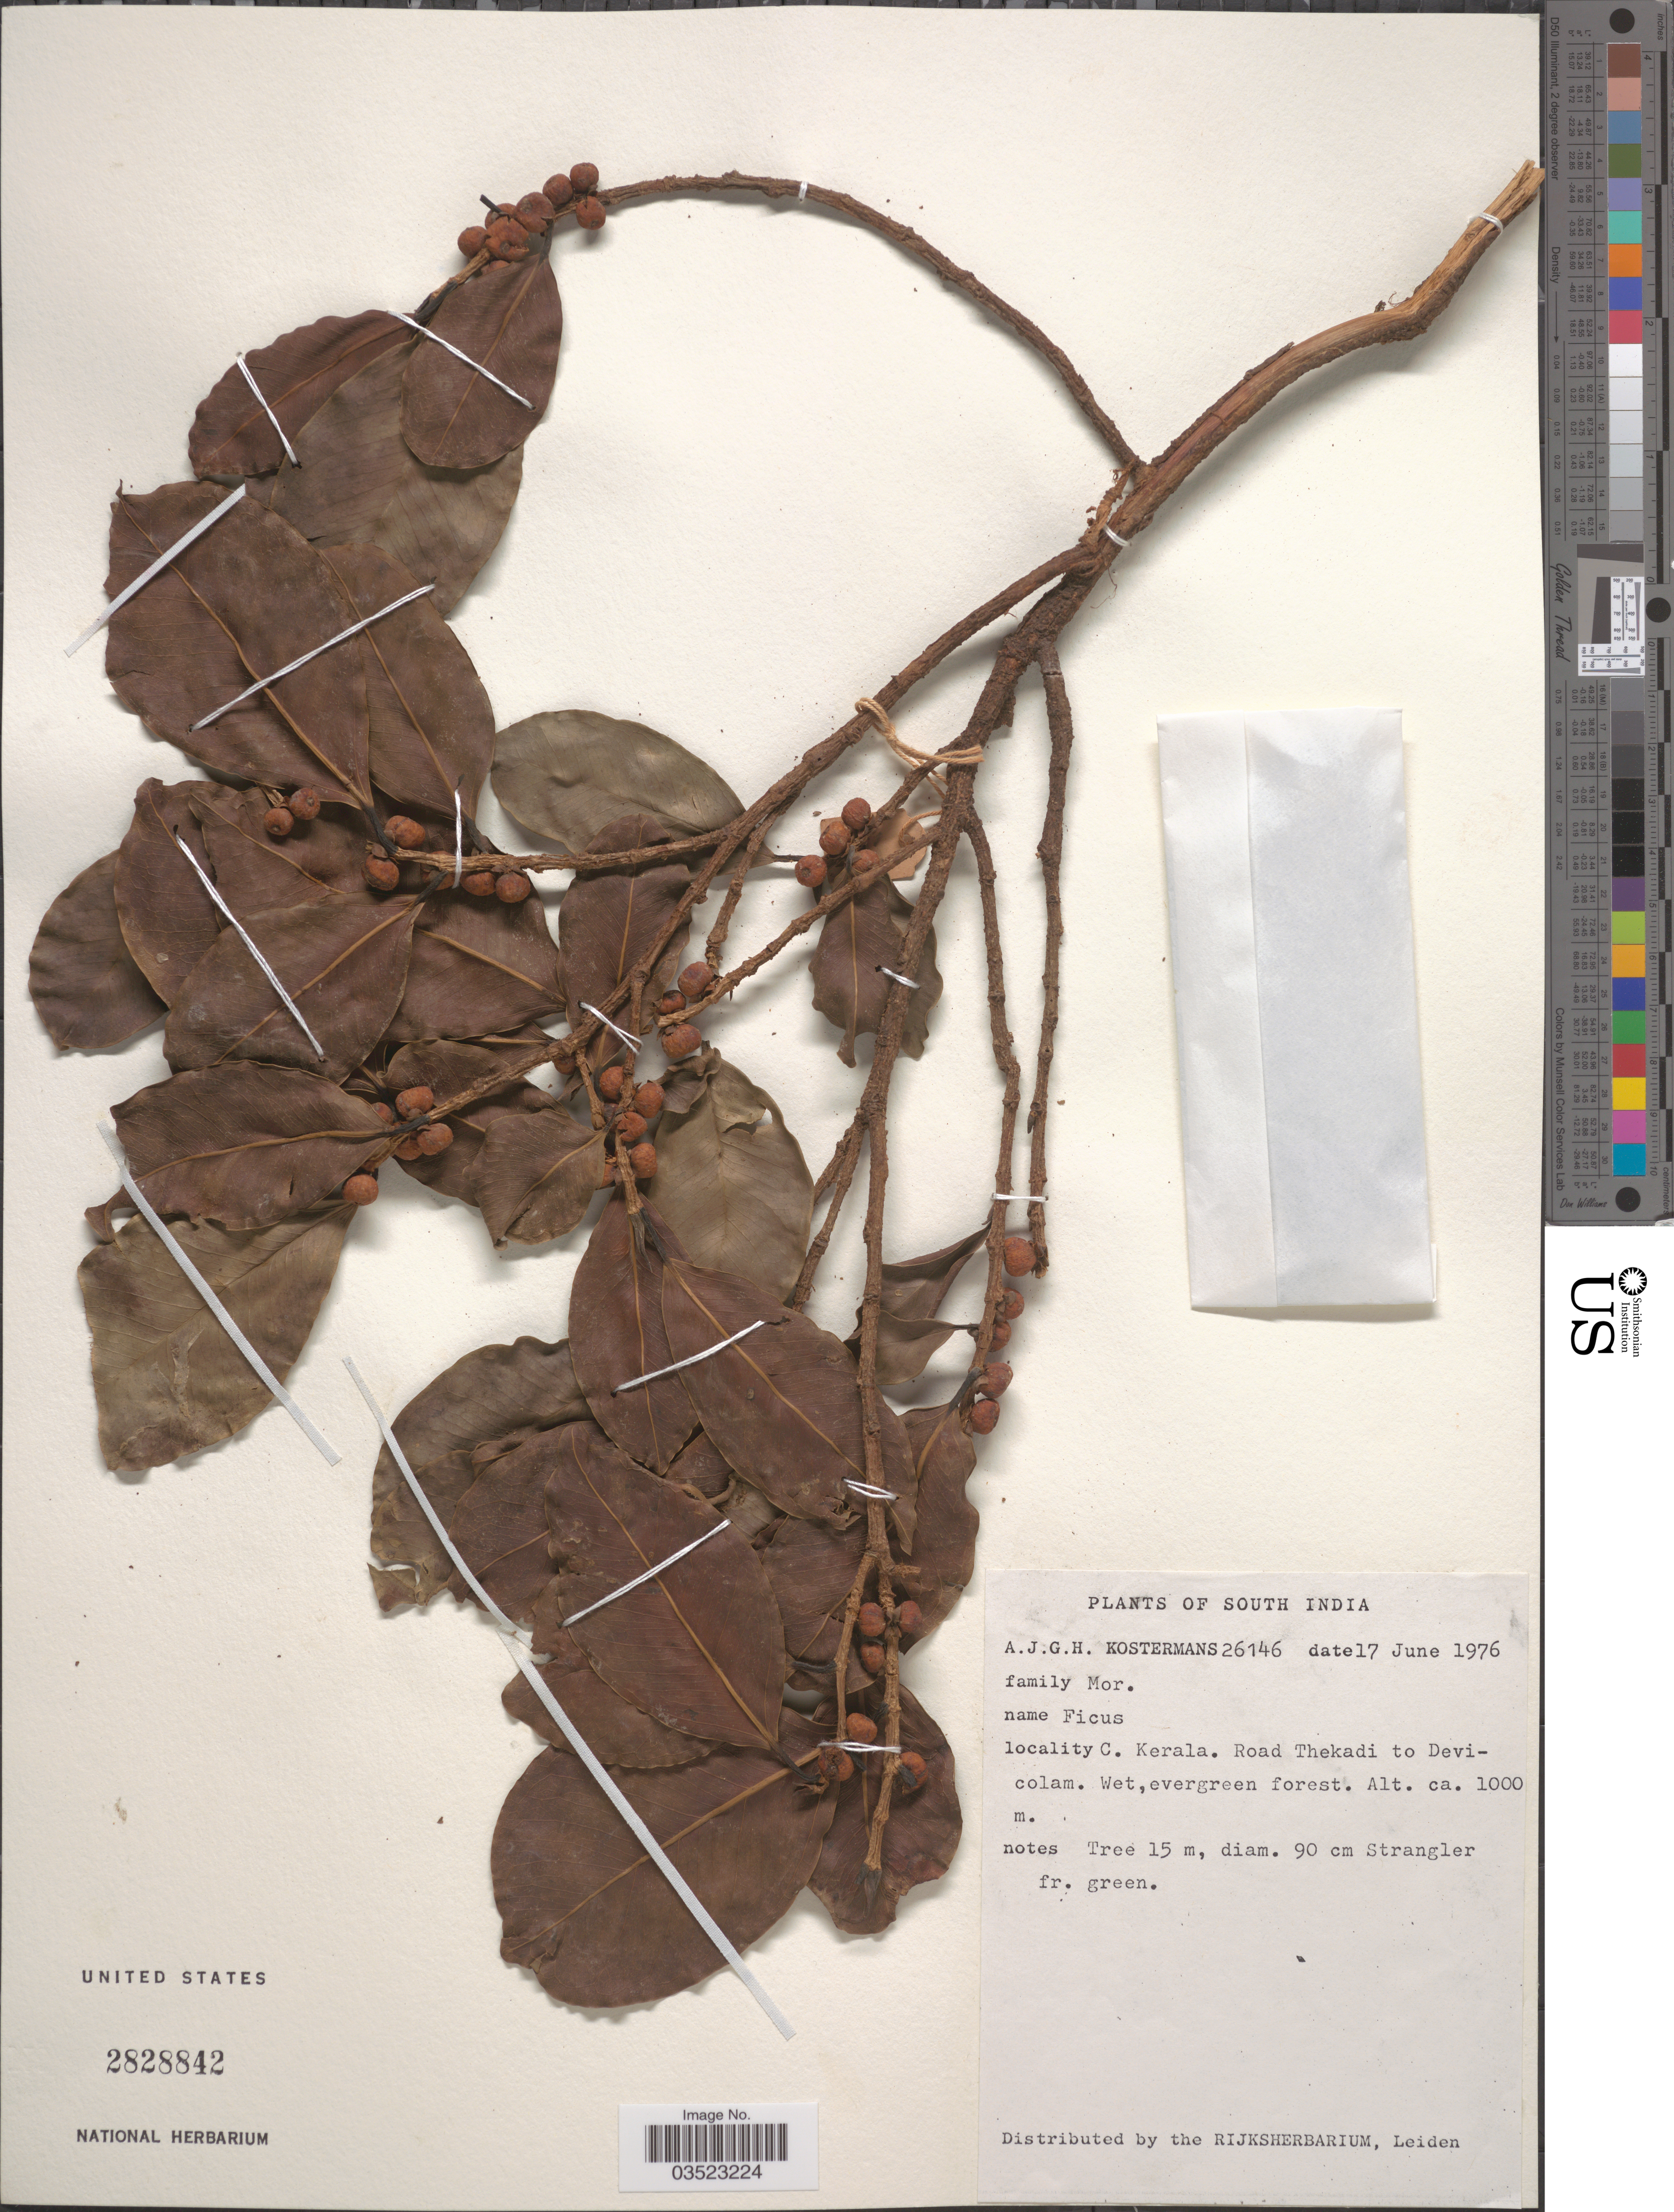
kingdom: Plantae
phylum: Tracheophyta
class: Magnoliopsida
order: Rosales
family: Moraceae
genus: Ficus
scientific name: Ficus sp.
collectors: A. J. G. Kostermans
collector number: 26146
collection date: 1976-06-17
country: India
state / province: Kerala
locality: South India. C. Kerala. Road Thekadi to Devicolam.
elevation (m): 1000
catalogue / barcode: US 2828842